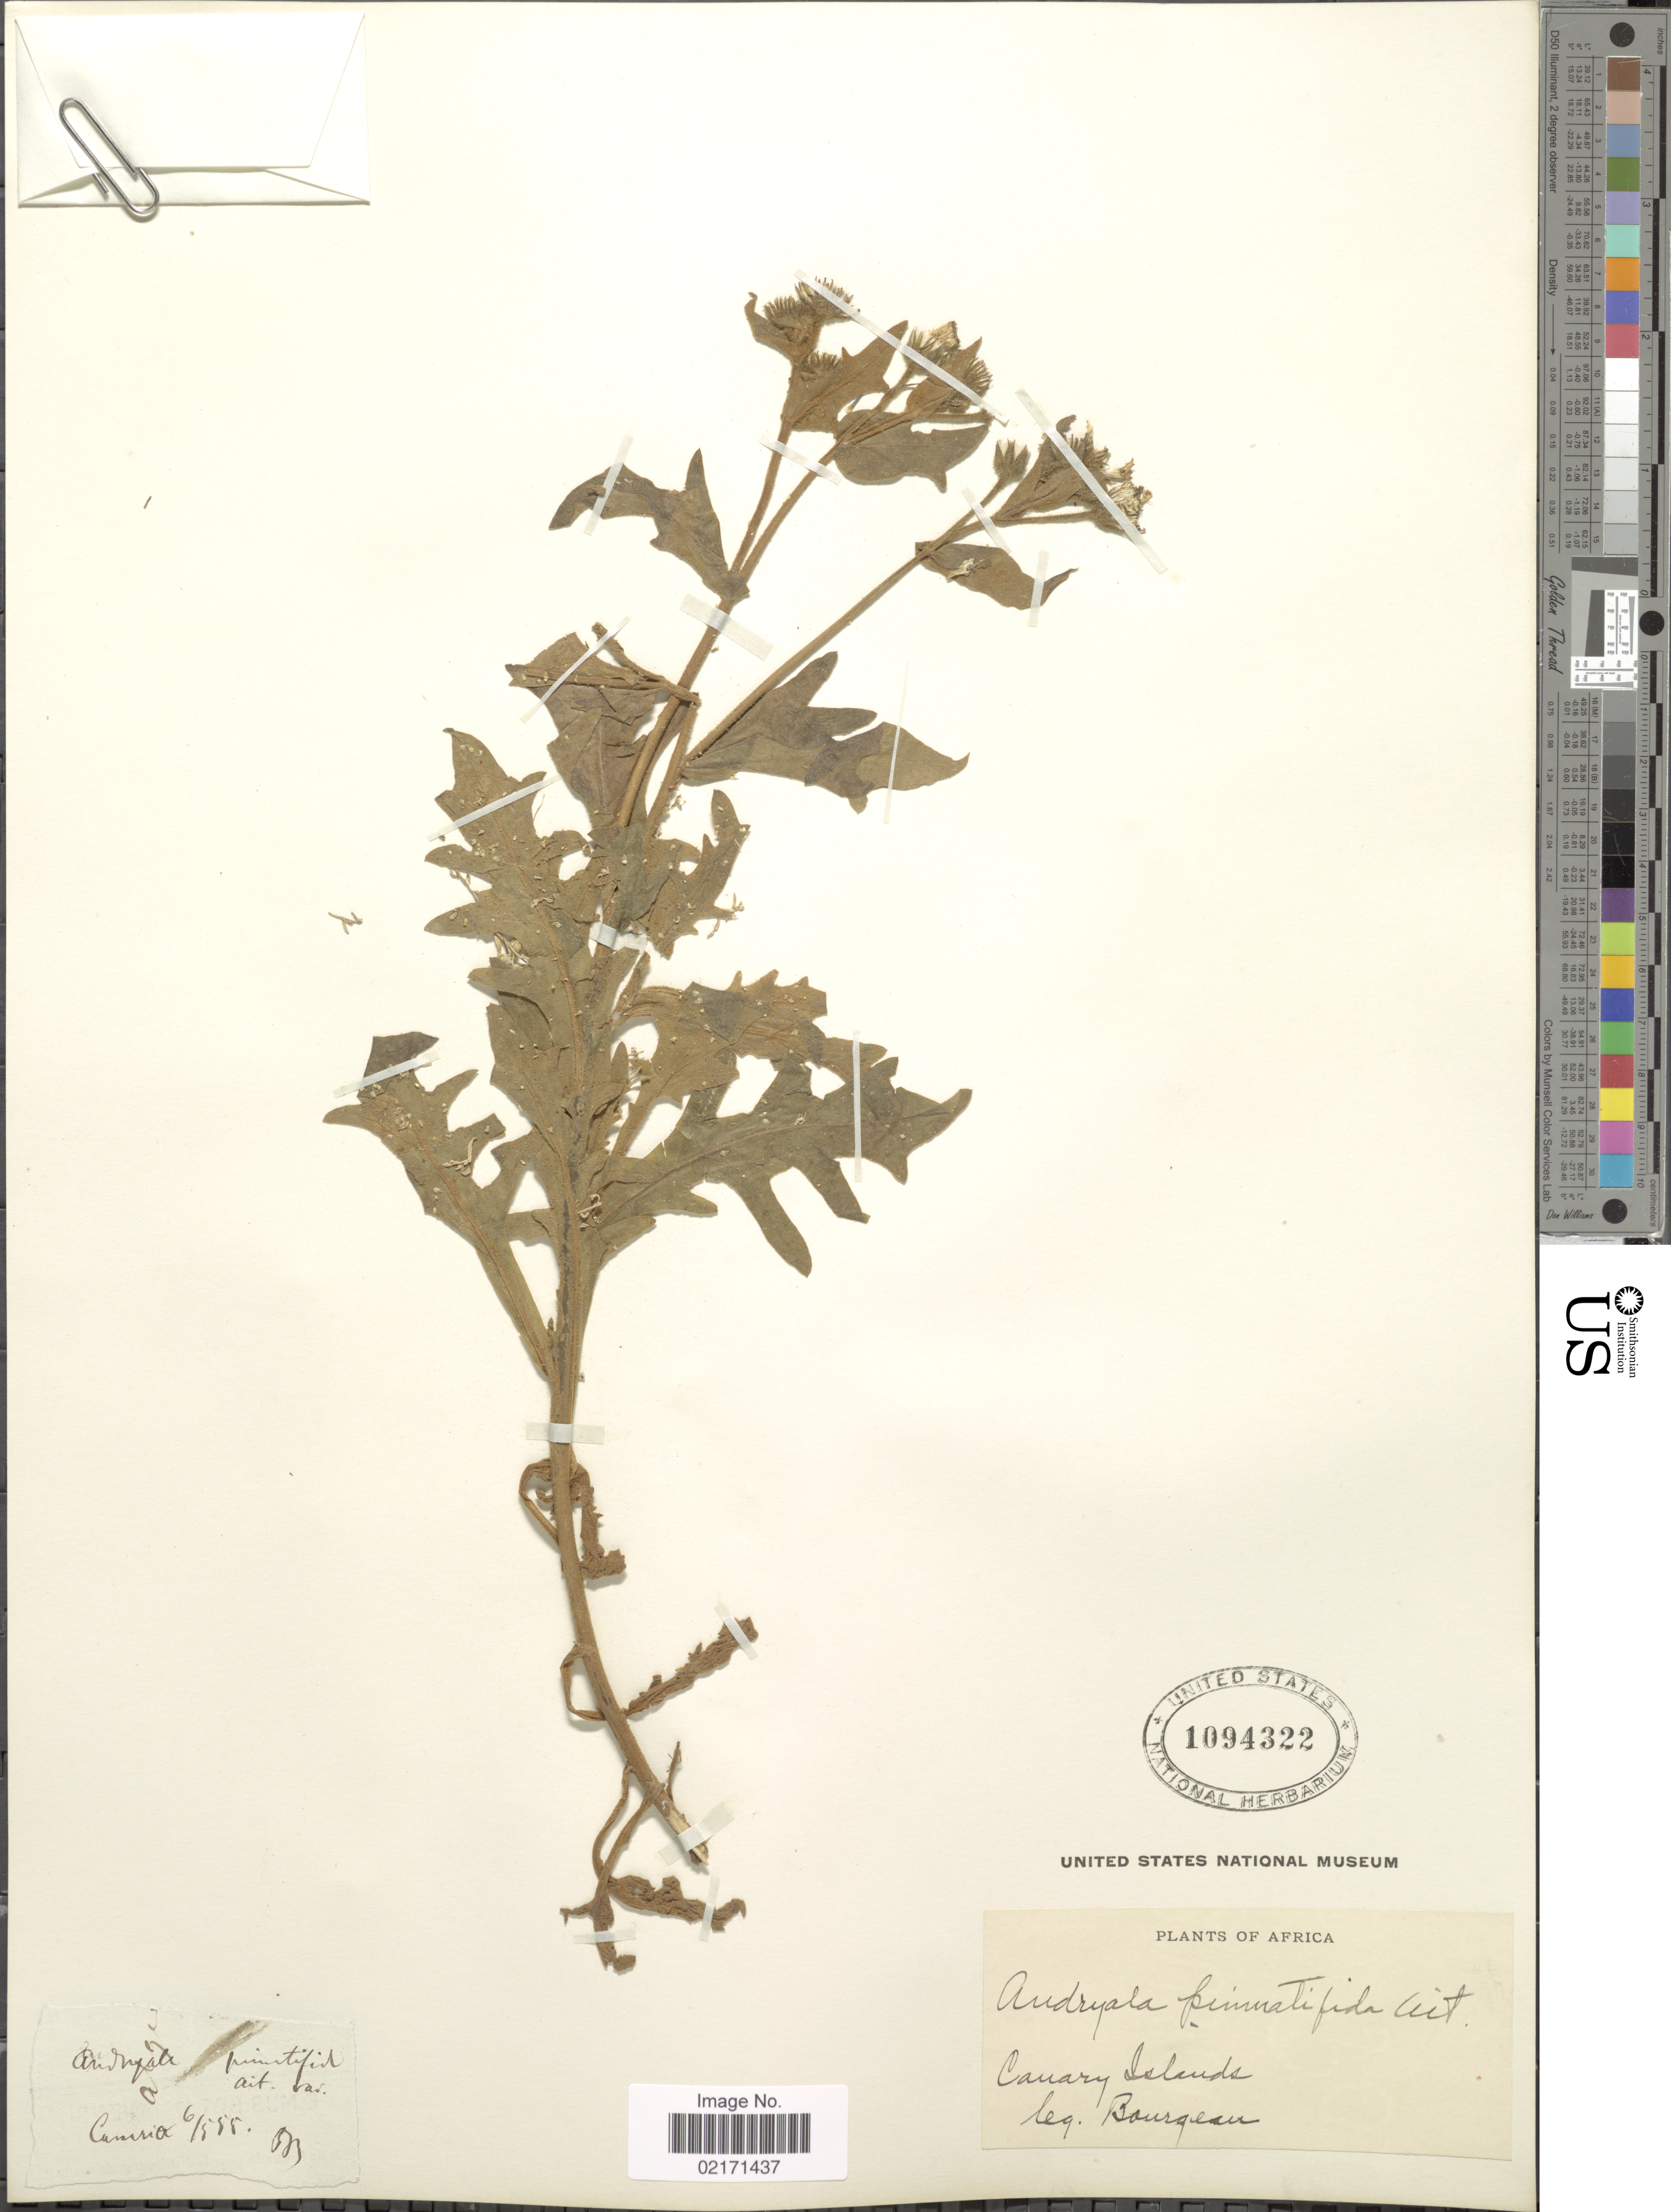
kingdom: Plantae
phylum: Tracheophyta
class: Magnoliopsida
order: Asterales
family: Asteraceae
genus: Andryala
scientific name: Andryala pinnatifida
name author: Aiton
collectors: -. Bourgeau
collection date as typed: Transcribed d/m/y: 6/5/55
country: Spain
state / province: Canarias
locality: Canary Island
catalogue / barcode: US 1094322